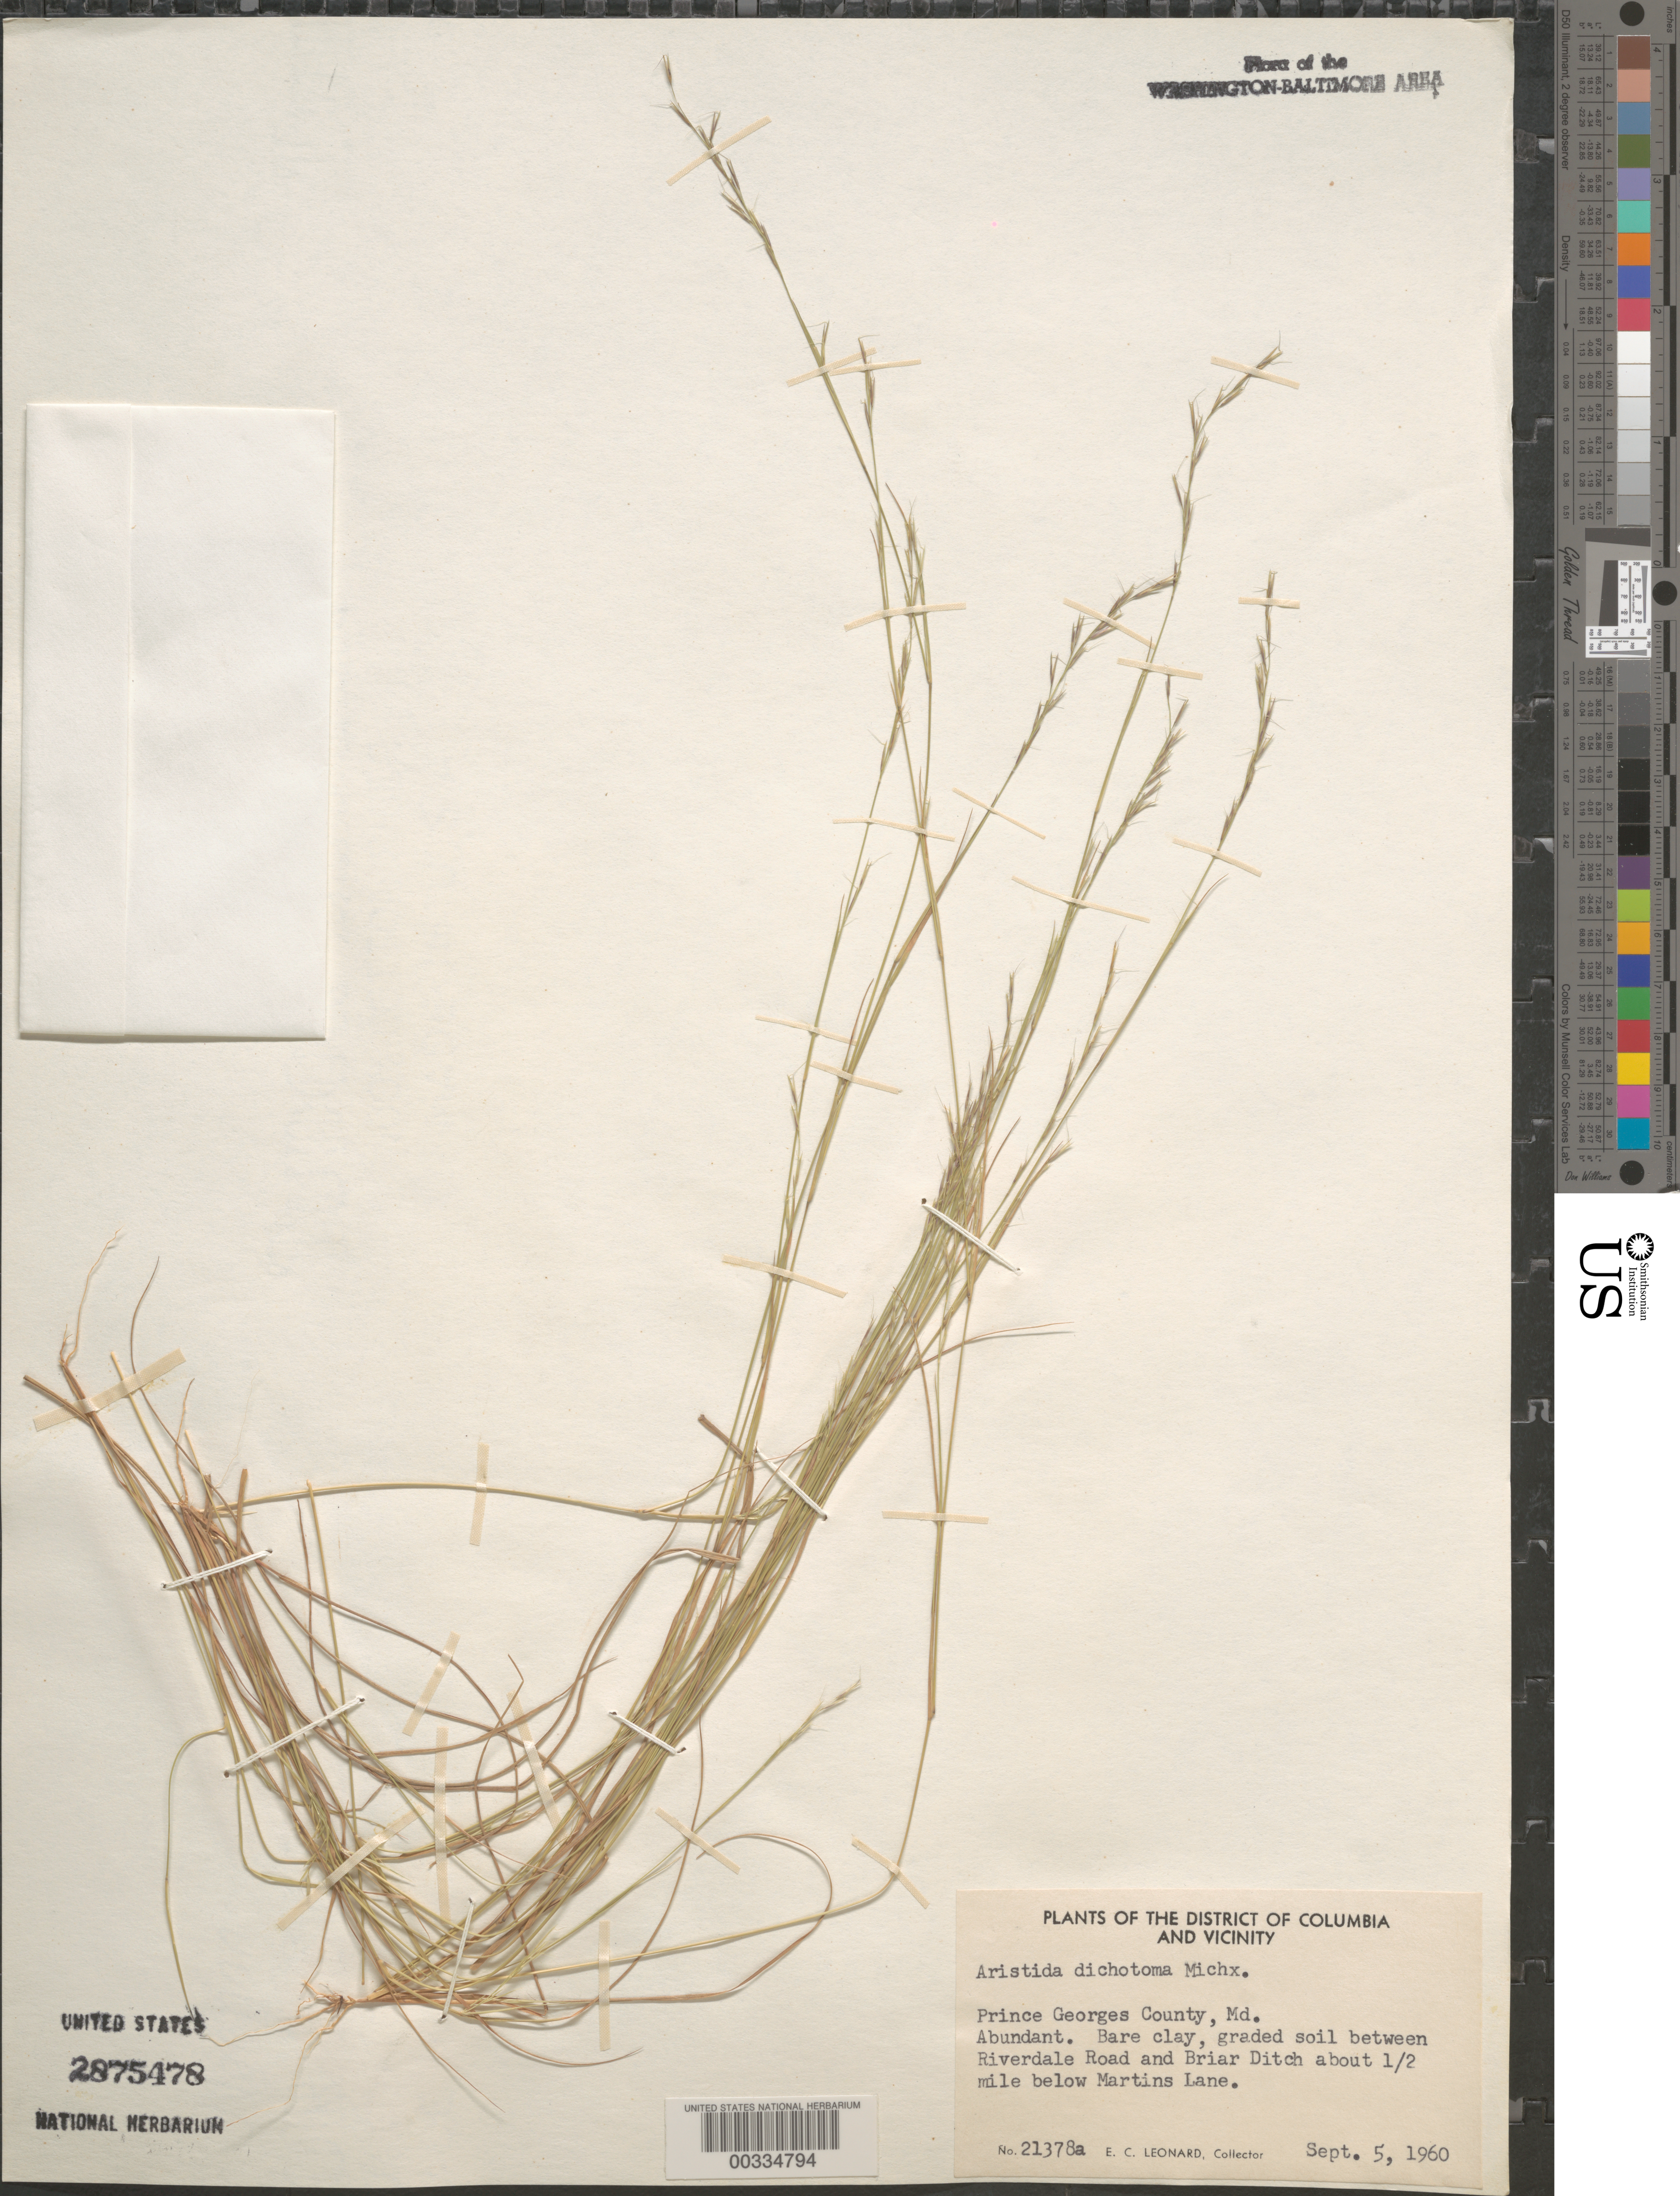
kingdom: Plantae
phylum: Tracheophyta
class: Liliopsida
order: Poales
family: Poaceae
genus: Aristida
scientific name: Aristida dichotoma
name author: Michx.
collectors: E. C. Leonard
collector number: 21378A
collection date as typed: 05 Sep 1960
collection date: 1960-09-05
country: United States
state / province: Maryland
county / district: Prince George's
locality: Briar Ditch Valley, below Martins Lane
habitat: Bare clay, graded soil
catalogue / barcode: US 2875478